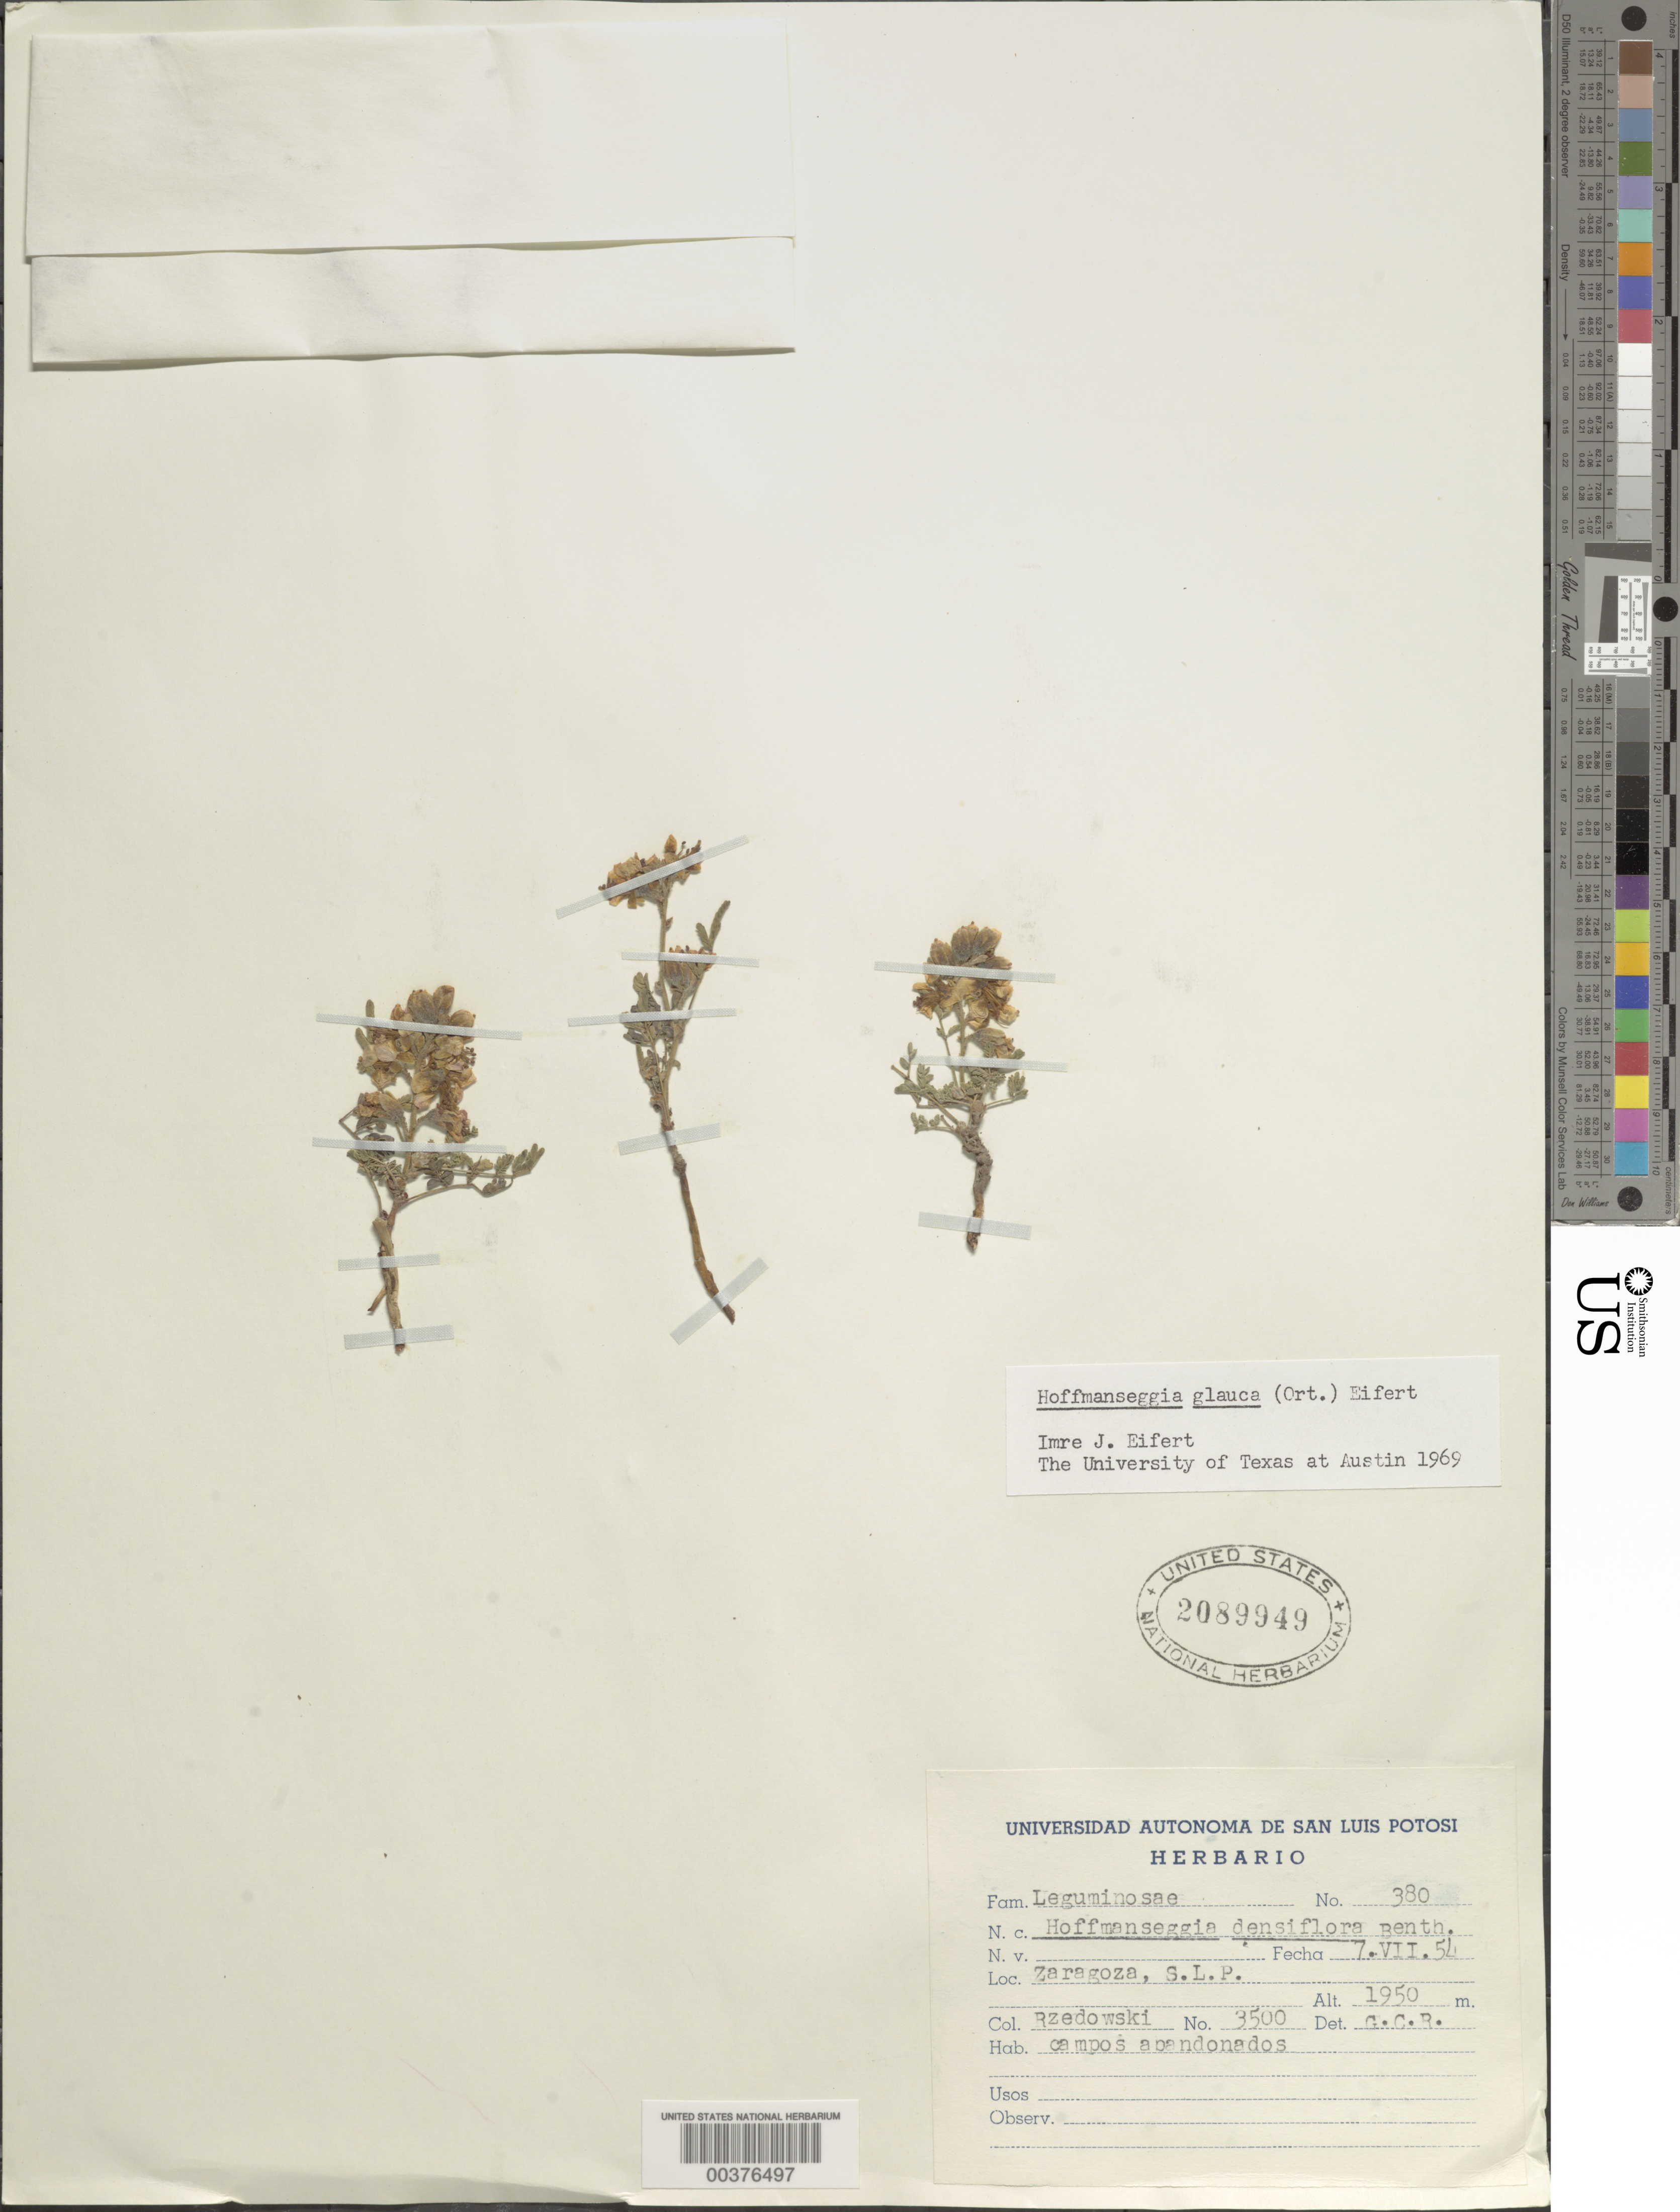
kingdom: Plantae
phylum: Tracheophyta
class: Magnoliopsida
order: Fabales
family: Fabaceae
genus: Hoffmannseggia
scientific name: Hoffmannseggia glauca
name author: (Ortega) Eifert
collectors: J. Rzedowski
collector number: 3500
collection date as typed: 07 Jul 1954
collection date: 1954-07-07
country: Mexico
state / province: San Luis Potosí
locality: Zaragoza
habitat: Campos abandonados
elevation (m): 1950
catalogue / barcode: US 2089949